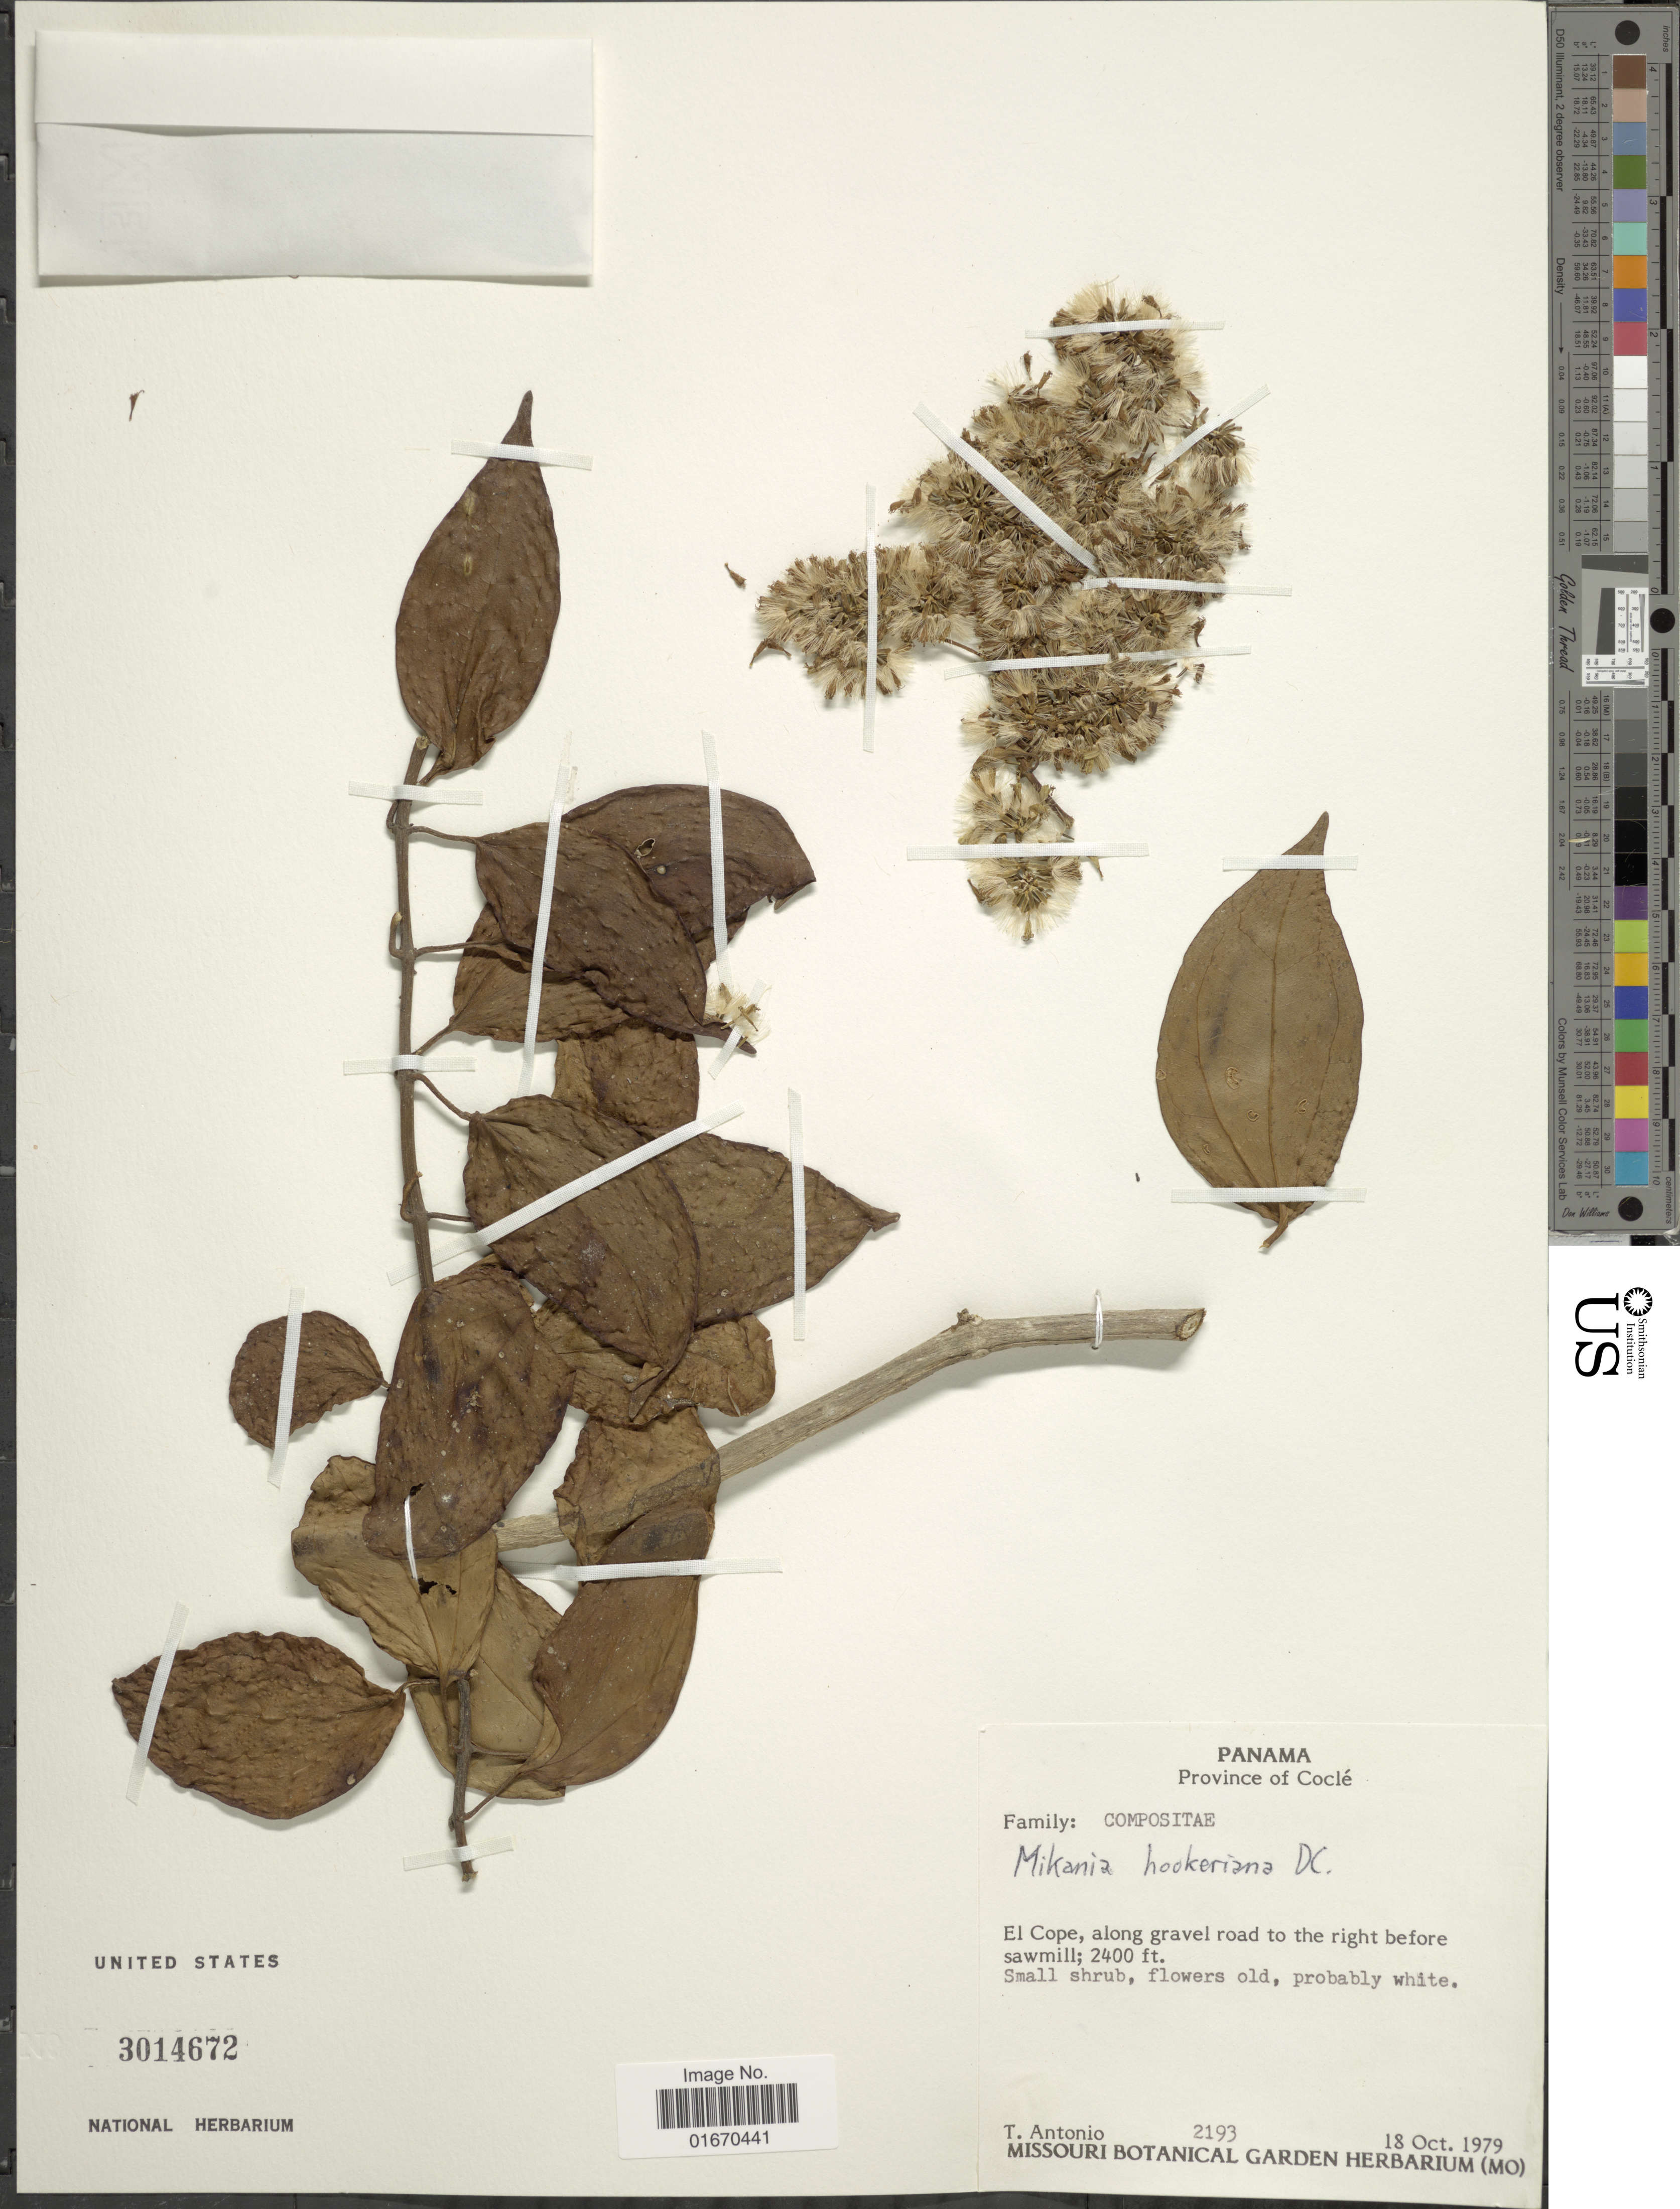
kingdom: Plantae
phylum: Tracheophyta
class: Magnoliopsida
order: Asterales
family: Asteraceae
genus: Mikania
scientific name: Mikania hookeriana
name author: DC.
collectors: T. Antonio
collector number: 2193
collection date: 1979-10-18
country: Panama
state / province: Coclé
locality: El Cope, along gravel road to the right before sawmill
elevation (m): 732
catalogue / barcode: US 3014672